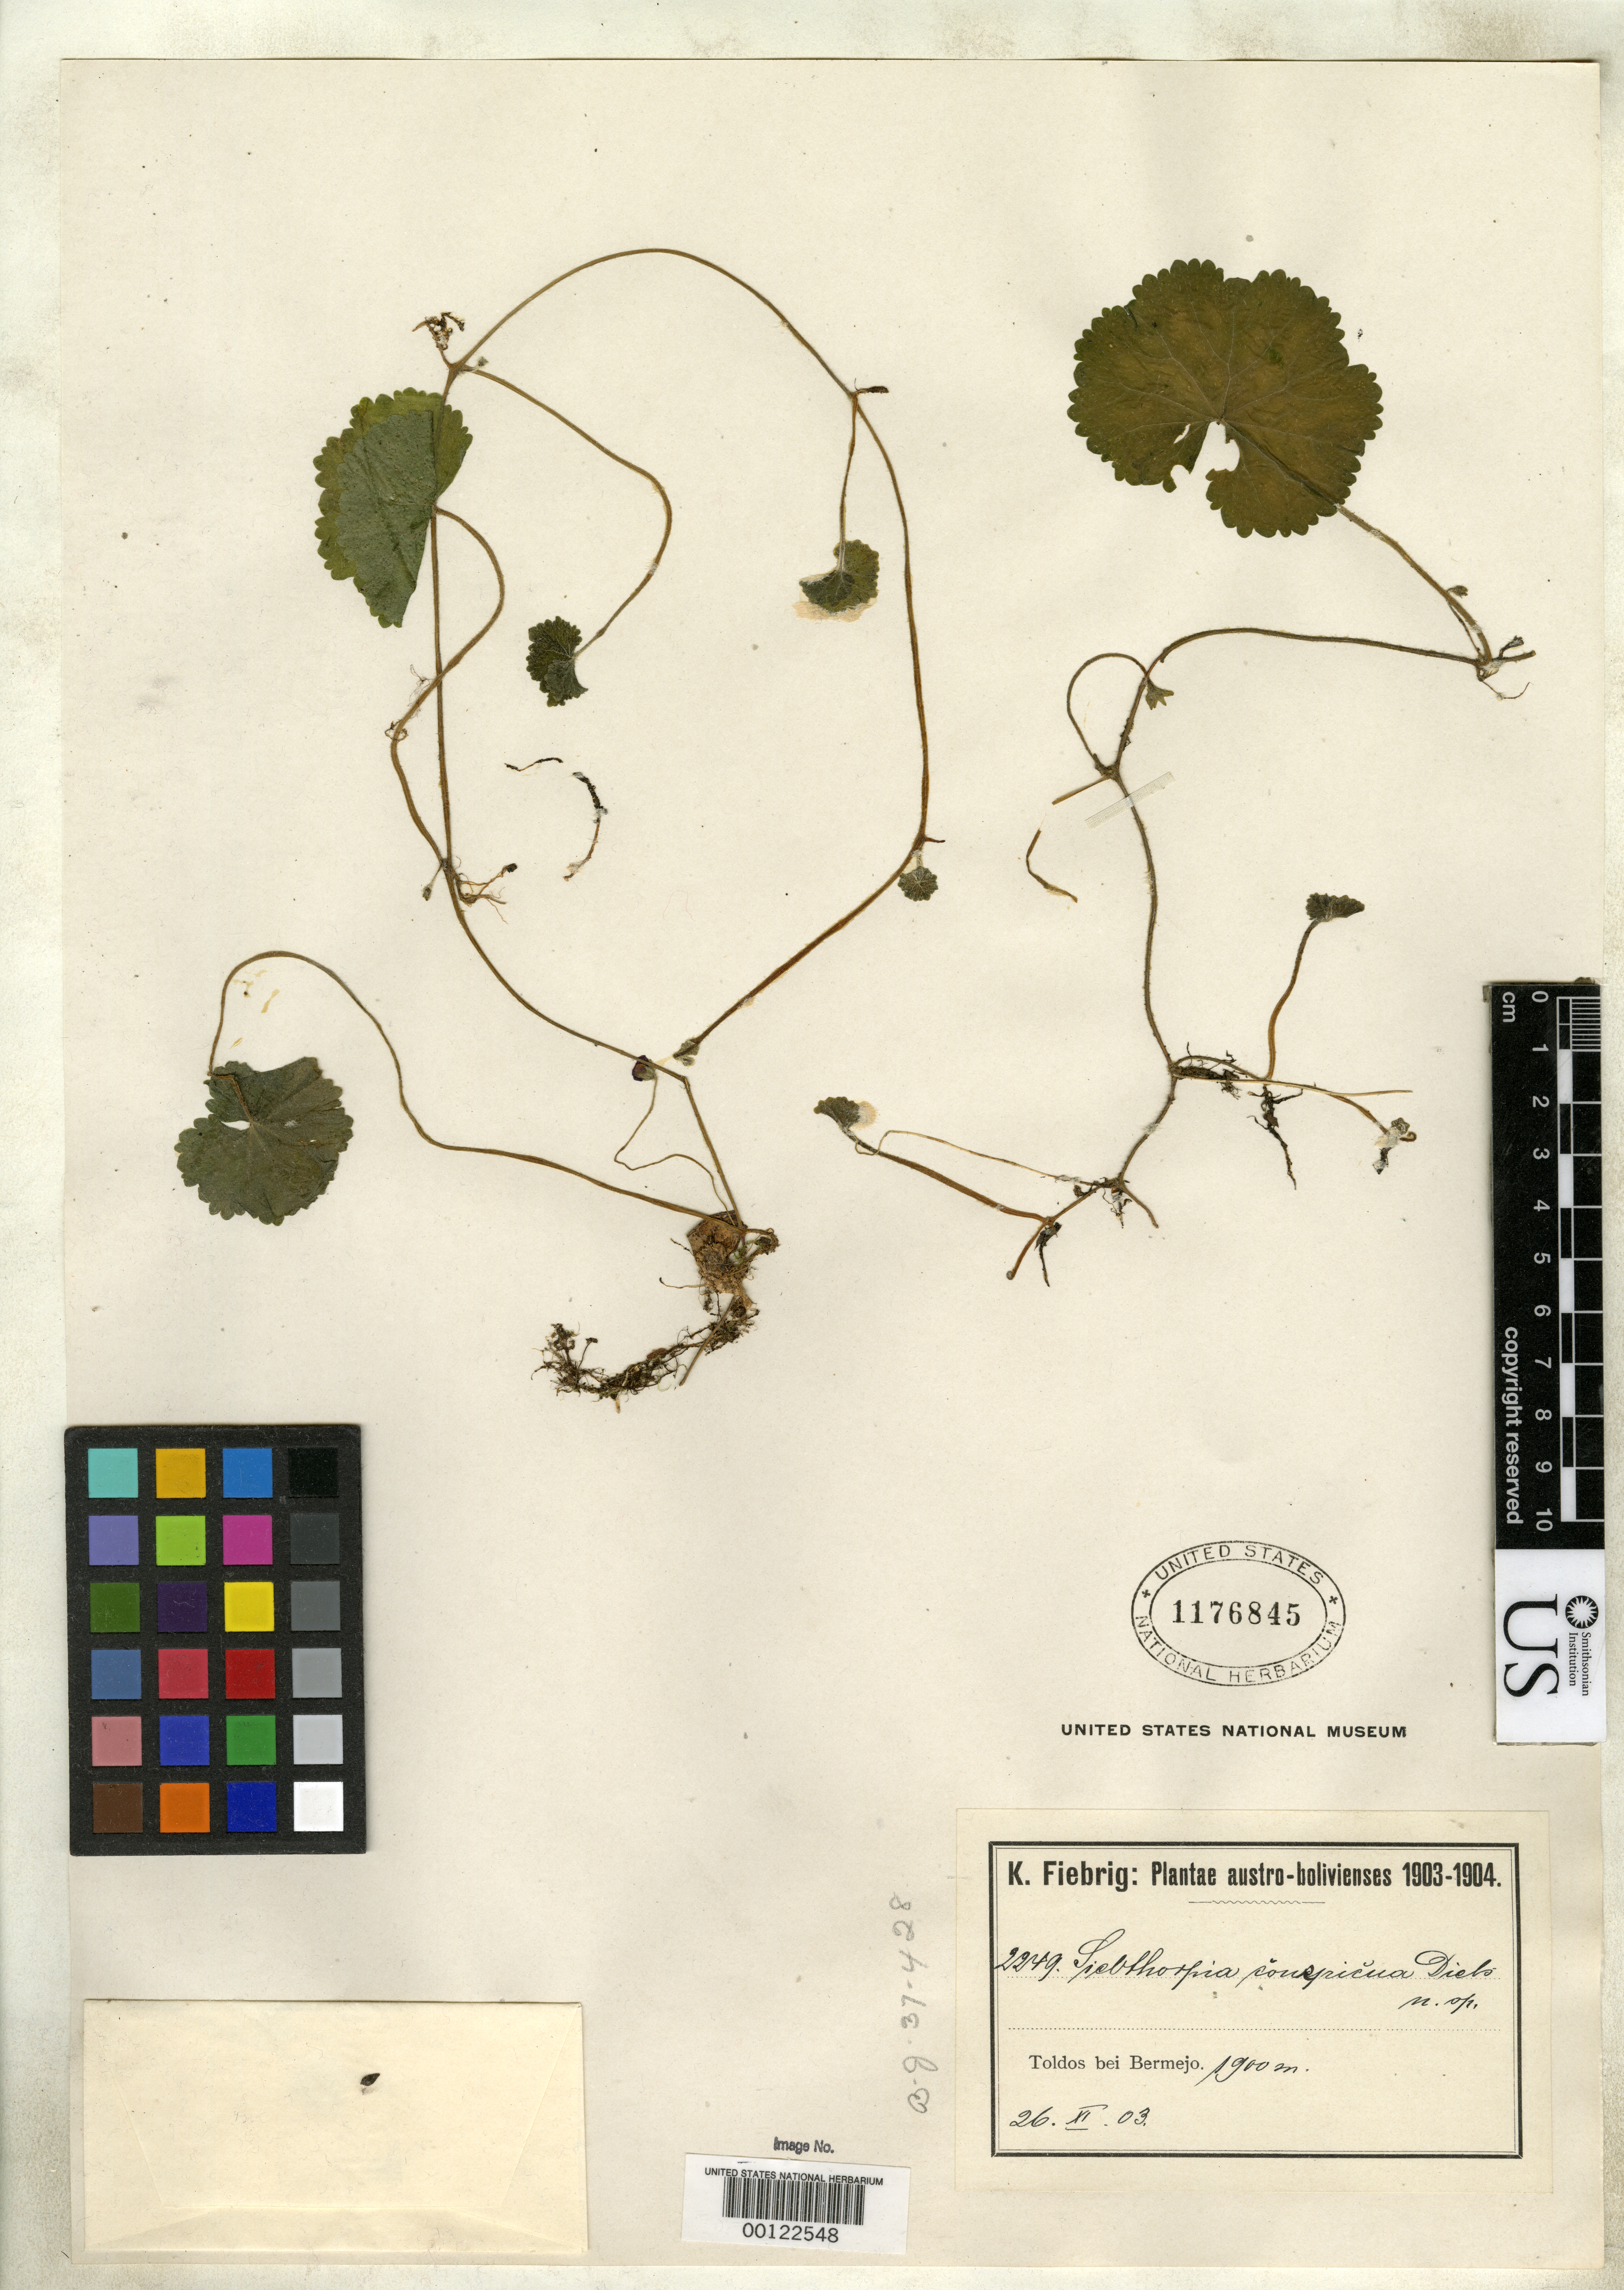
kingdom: Plantae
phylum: Tracheophyta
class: Magnoliopsida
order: Lamiales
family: Plantaginaceae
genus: Sibthorpia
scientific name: Sibthorpia conspicua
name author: Diels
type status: Isotype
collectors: K. Fiebrig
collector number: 2249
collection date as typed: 26 Nov 1903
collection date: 1903-11-26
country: Bolivia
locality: Bermejo.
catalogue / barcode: US 1176845